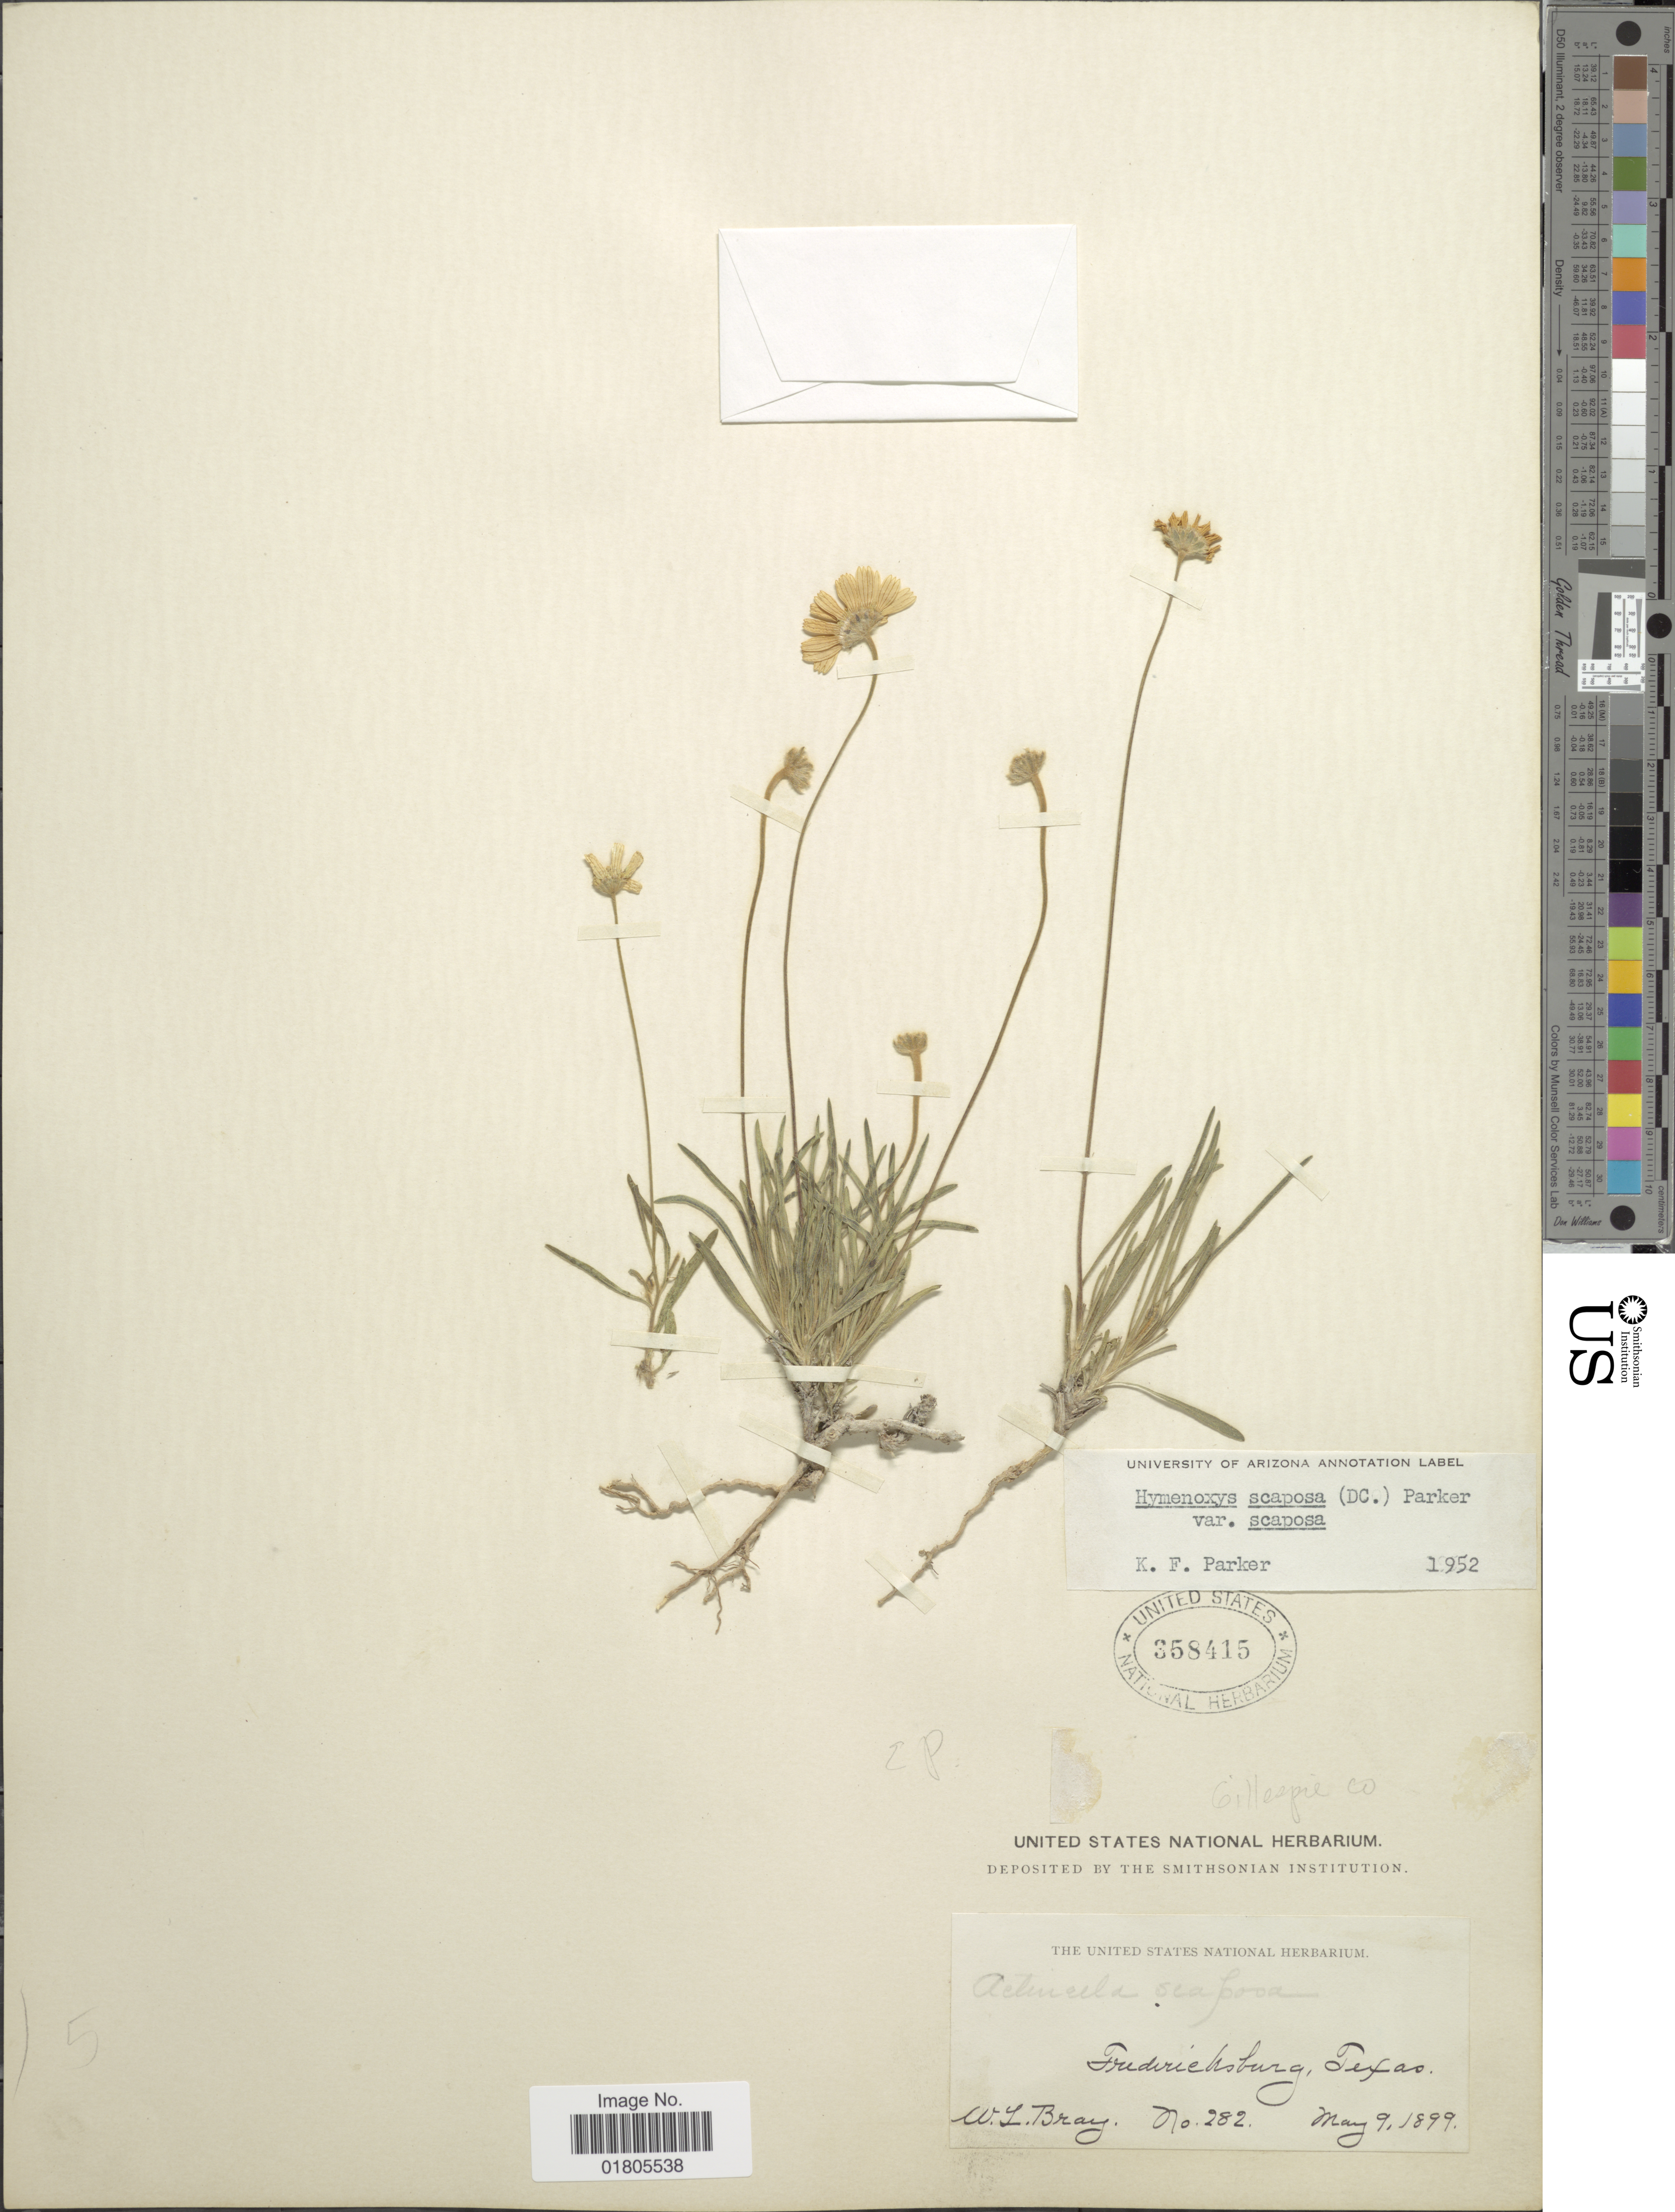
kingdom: Plantae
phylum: Tracheophyta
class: Magnoliopsida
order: Asterales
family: Asteraceae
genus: Actinea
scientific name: Actinea scaposa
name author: (DC.) Kuntze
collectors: W. L. Bray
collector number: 282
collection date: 1899-05-09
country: United States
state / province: Texas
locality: Fredericksburg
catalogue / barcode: US 358415